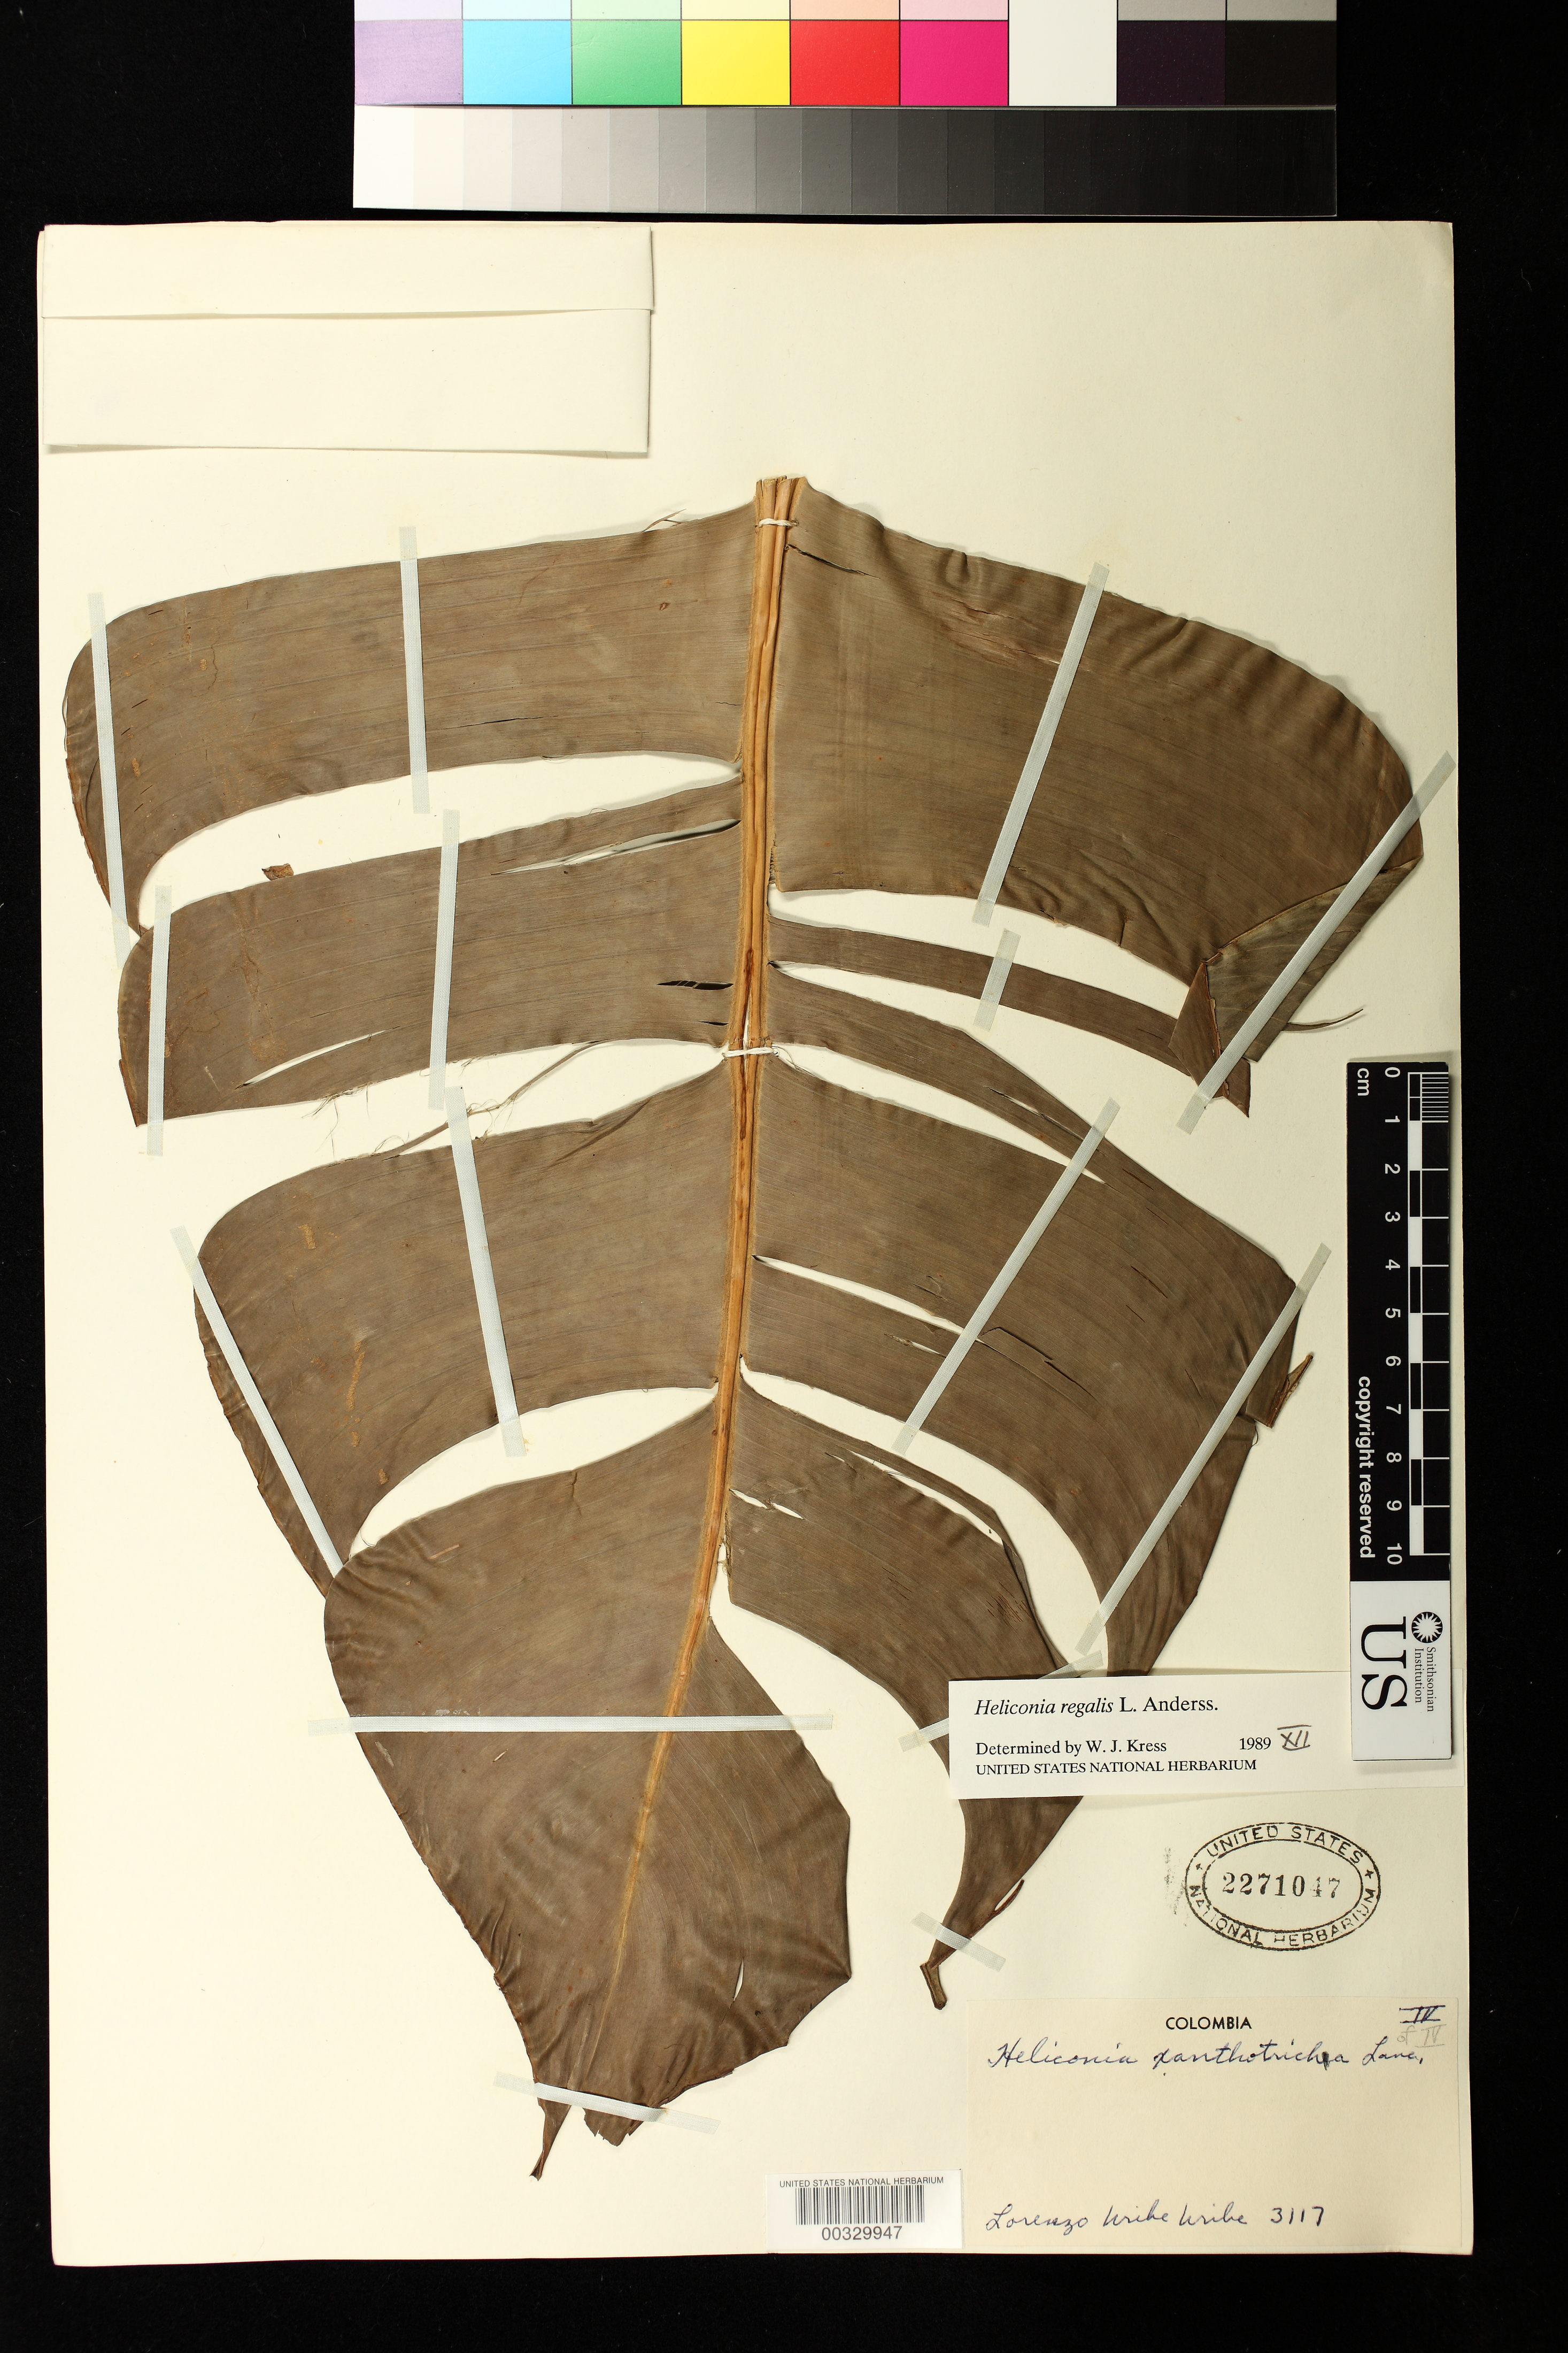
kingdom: Plantae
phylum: Tracheophyta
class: Liliopsida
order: Zingiberales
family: Heliconiaceae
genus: Heliconia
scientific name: Heliconia regalis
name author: L. Andersson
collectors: L. Uribe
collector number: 3117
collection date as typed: Mar 1958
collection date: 1958-03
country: Colombia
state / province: Chocó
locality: Near TutUnendo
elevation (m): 100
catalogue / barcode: US 2271047